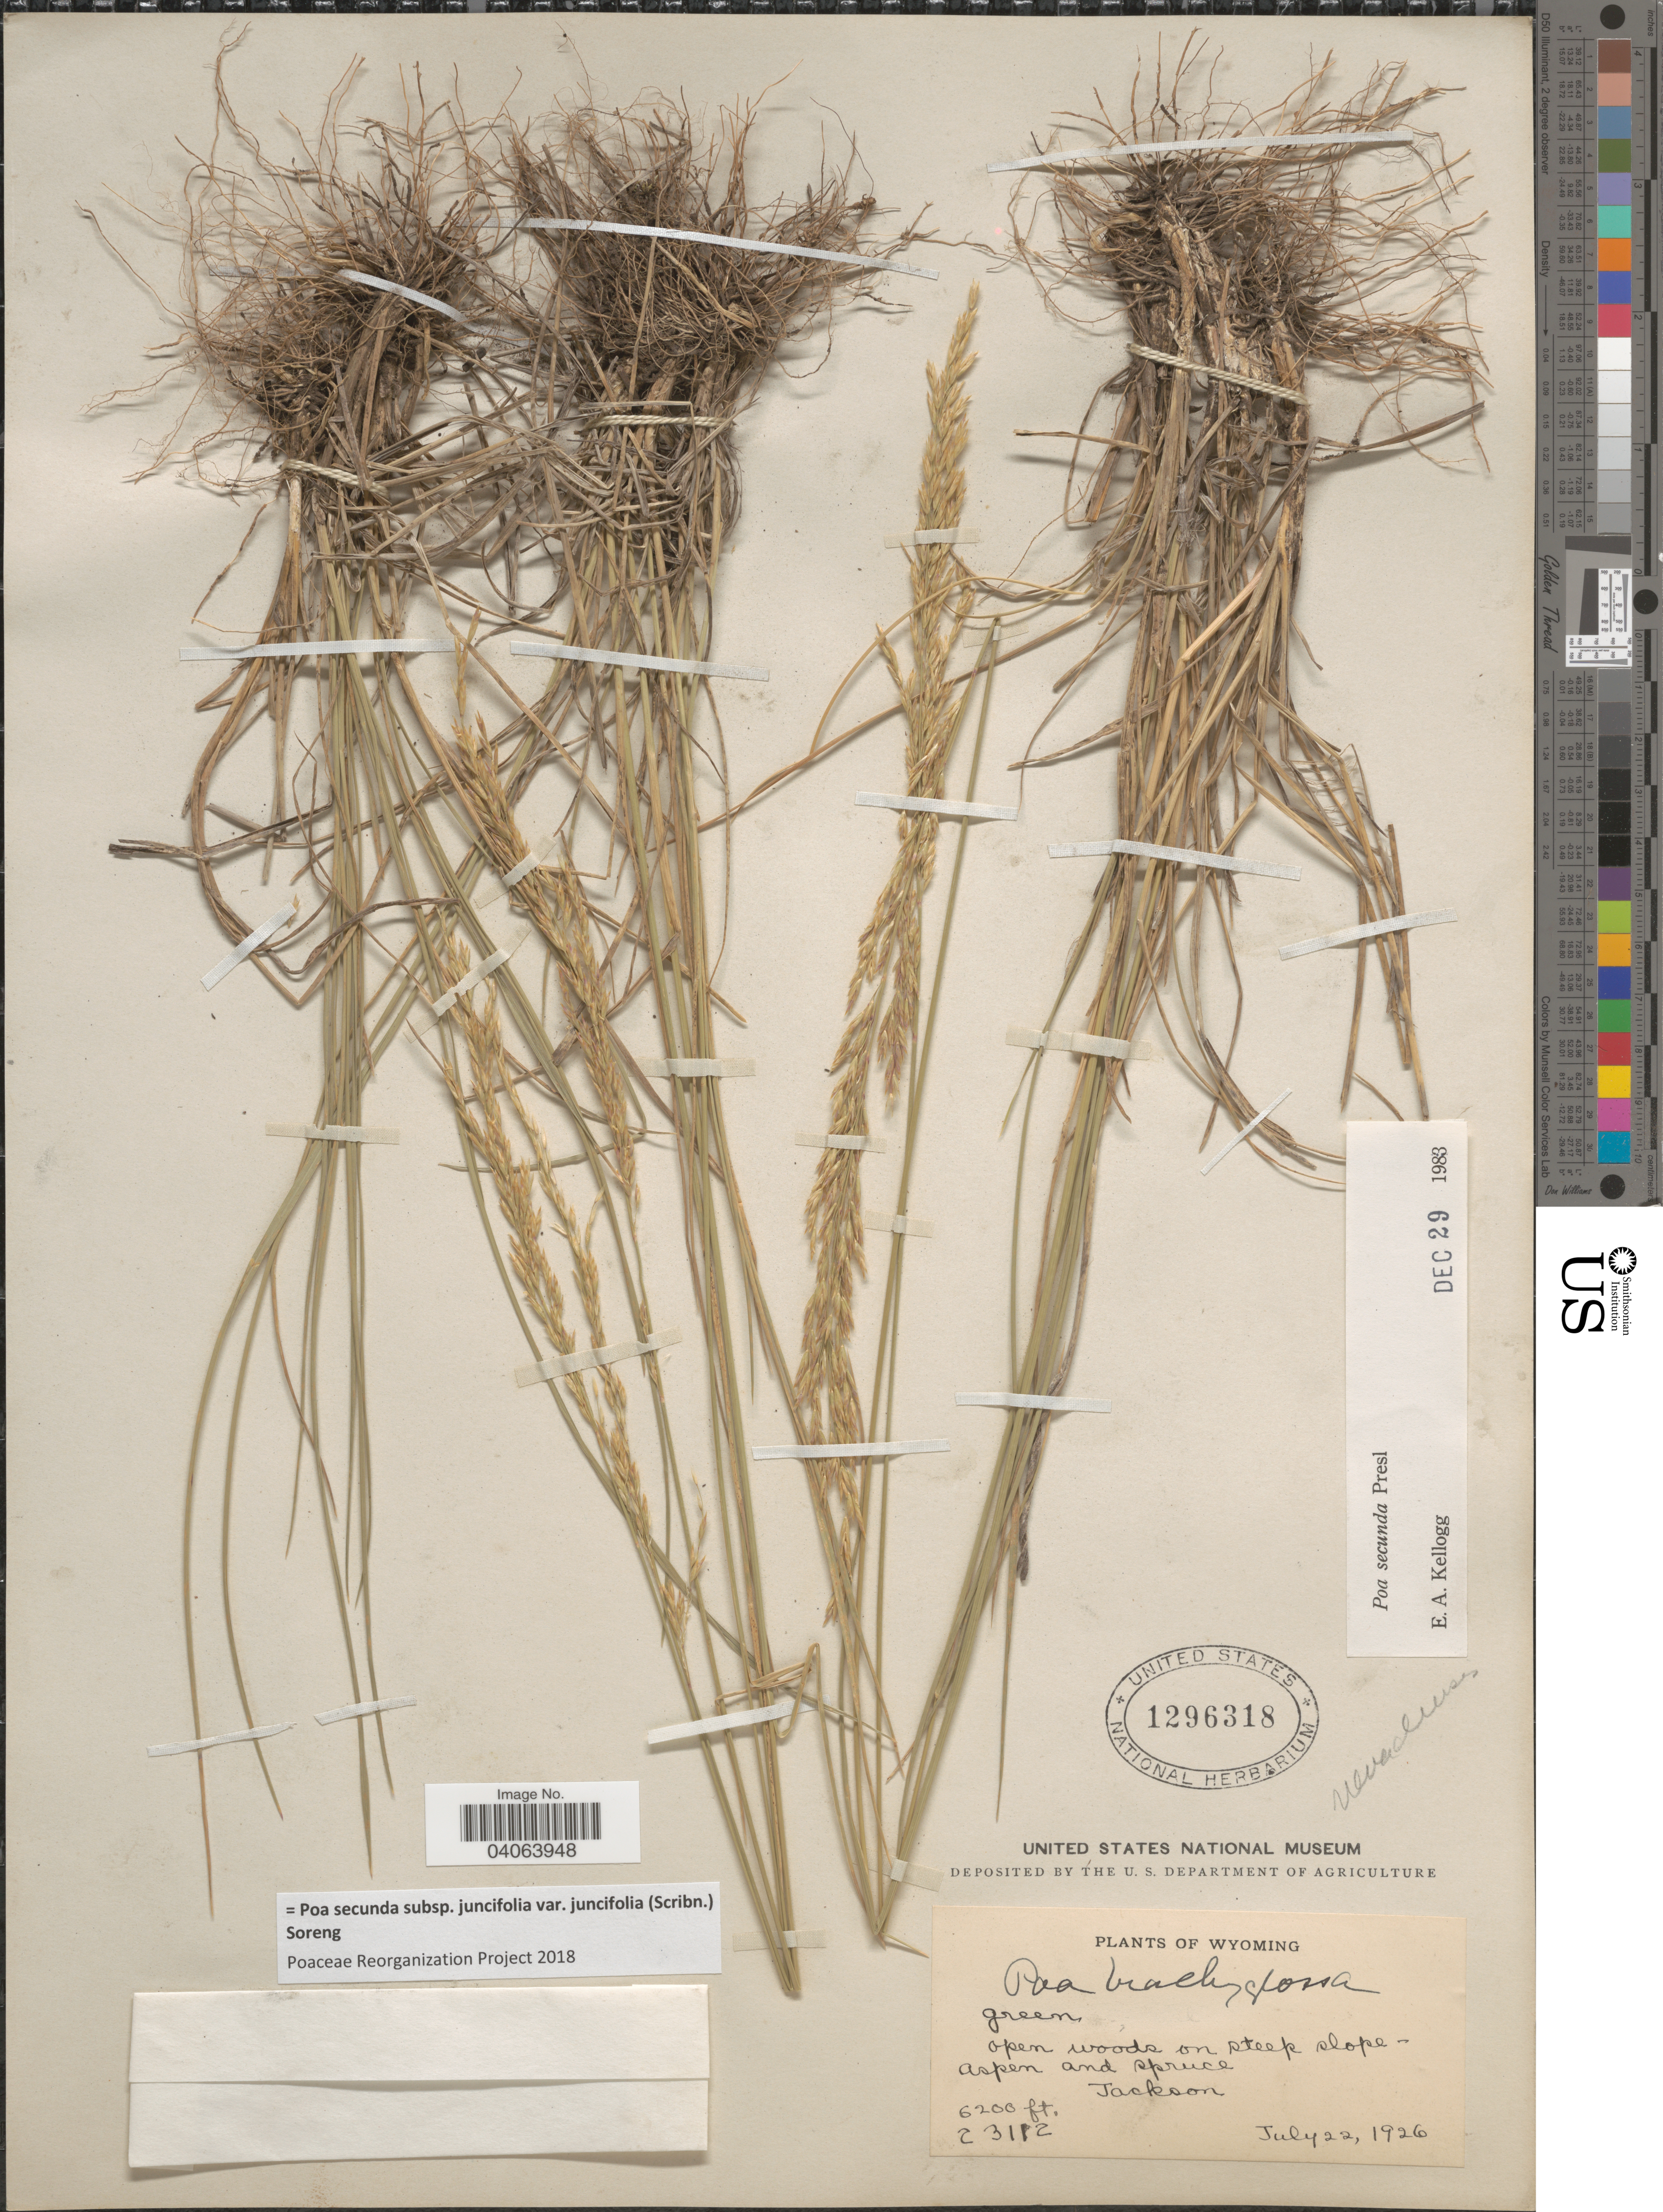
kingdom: Plantae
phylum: Tracheophyta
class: Liliopsida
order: Poales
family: Poaceae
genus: Poa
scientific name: Poa secunda subsp. juncifolia var. juncifolia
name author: (Scribn.) Soreng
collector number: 23112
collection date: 1926-07-22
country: United States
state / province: Wyoming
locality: Jackson.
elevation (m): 1890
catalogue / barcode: US 1296318